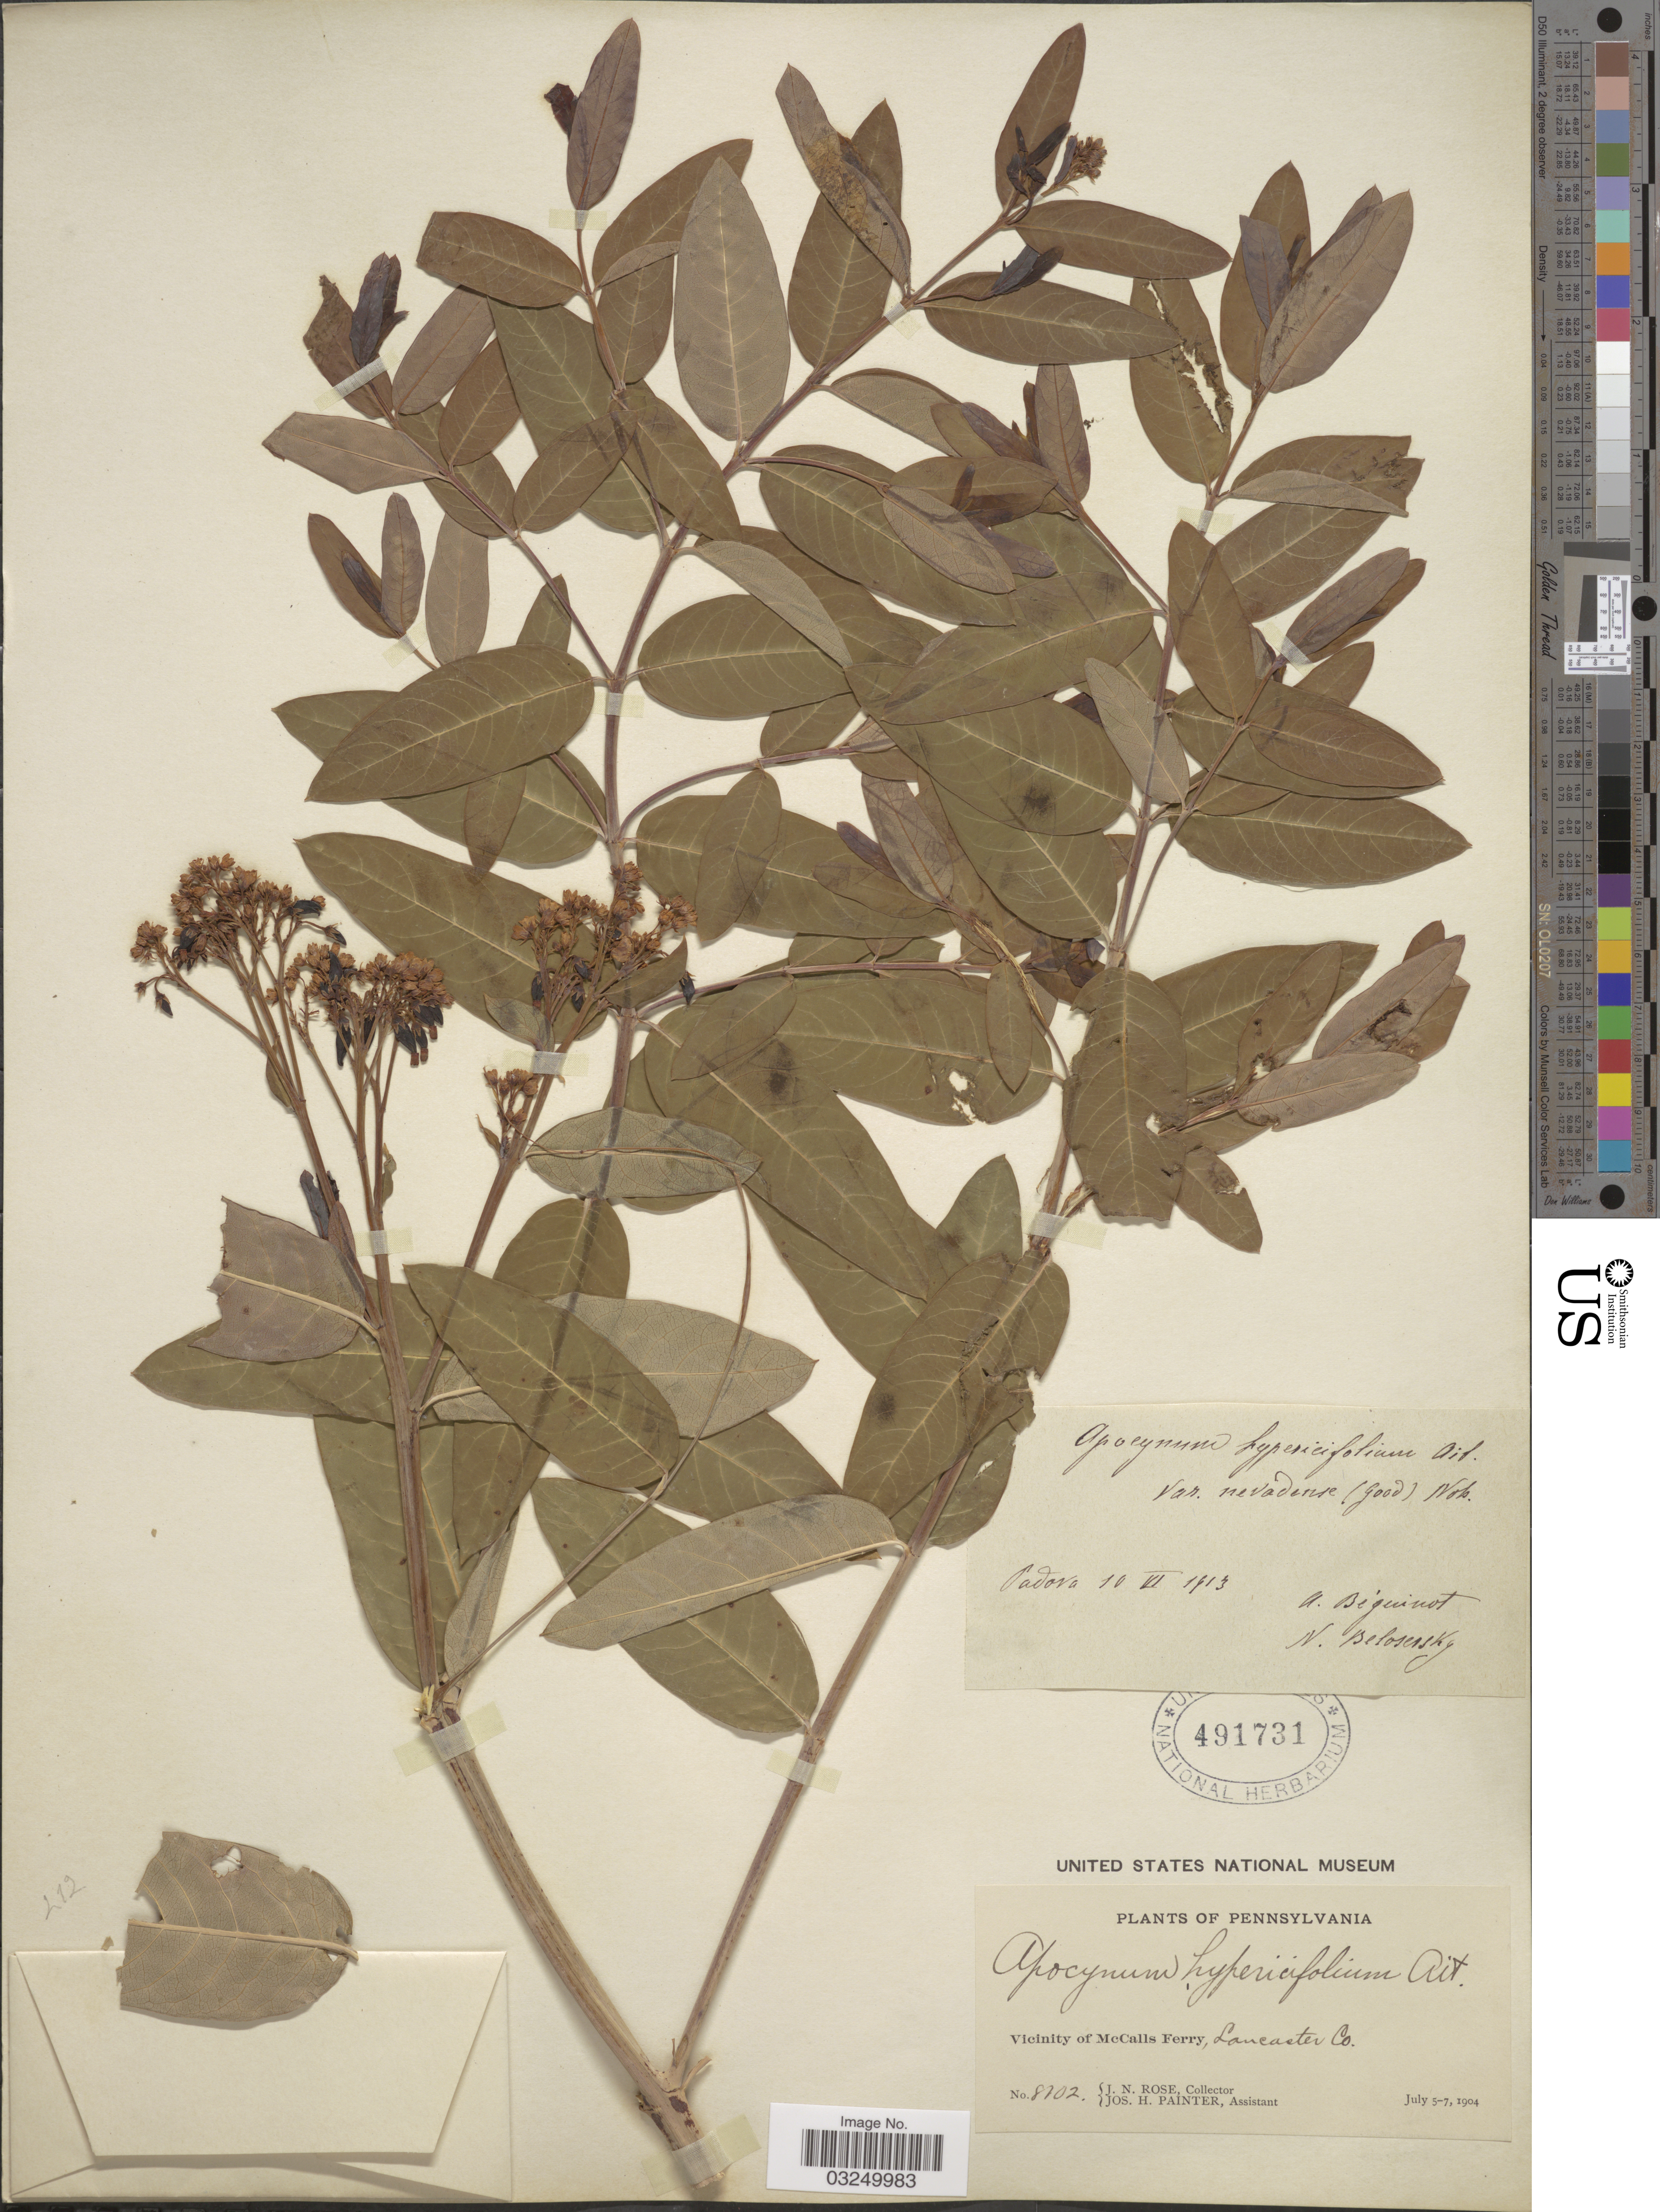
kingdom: Plantae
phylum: Tracheophyta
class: Magnoliopsida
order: Gentianales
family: Apocynaceae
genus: Apocynum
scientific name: Apocynum nevadense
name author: Goodd.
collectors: J. N. Rose & J. H. Painter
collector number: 8102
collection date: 1904-07-05/1904-07-07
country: United States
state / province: Pennsylvania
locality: Vicinity of McCalls Ferry, Lancaster Co.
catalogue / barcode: US 491731